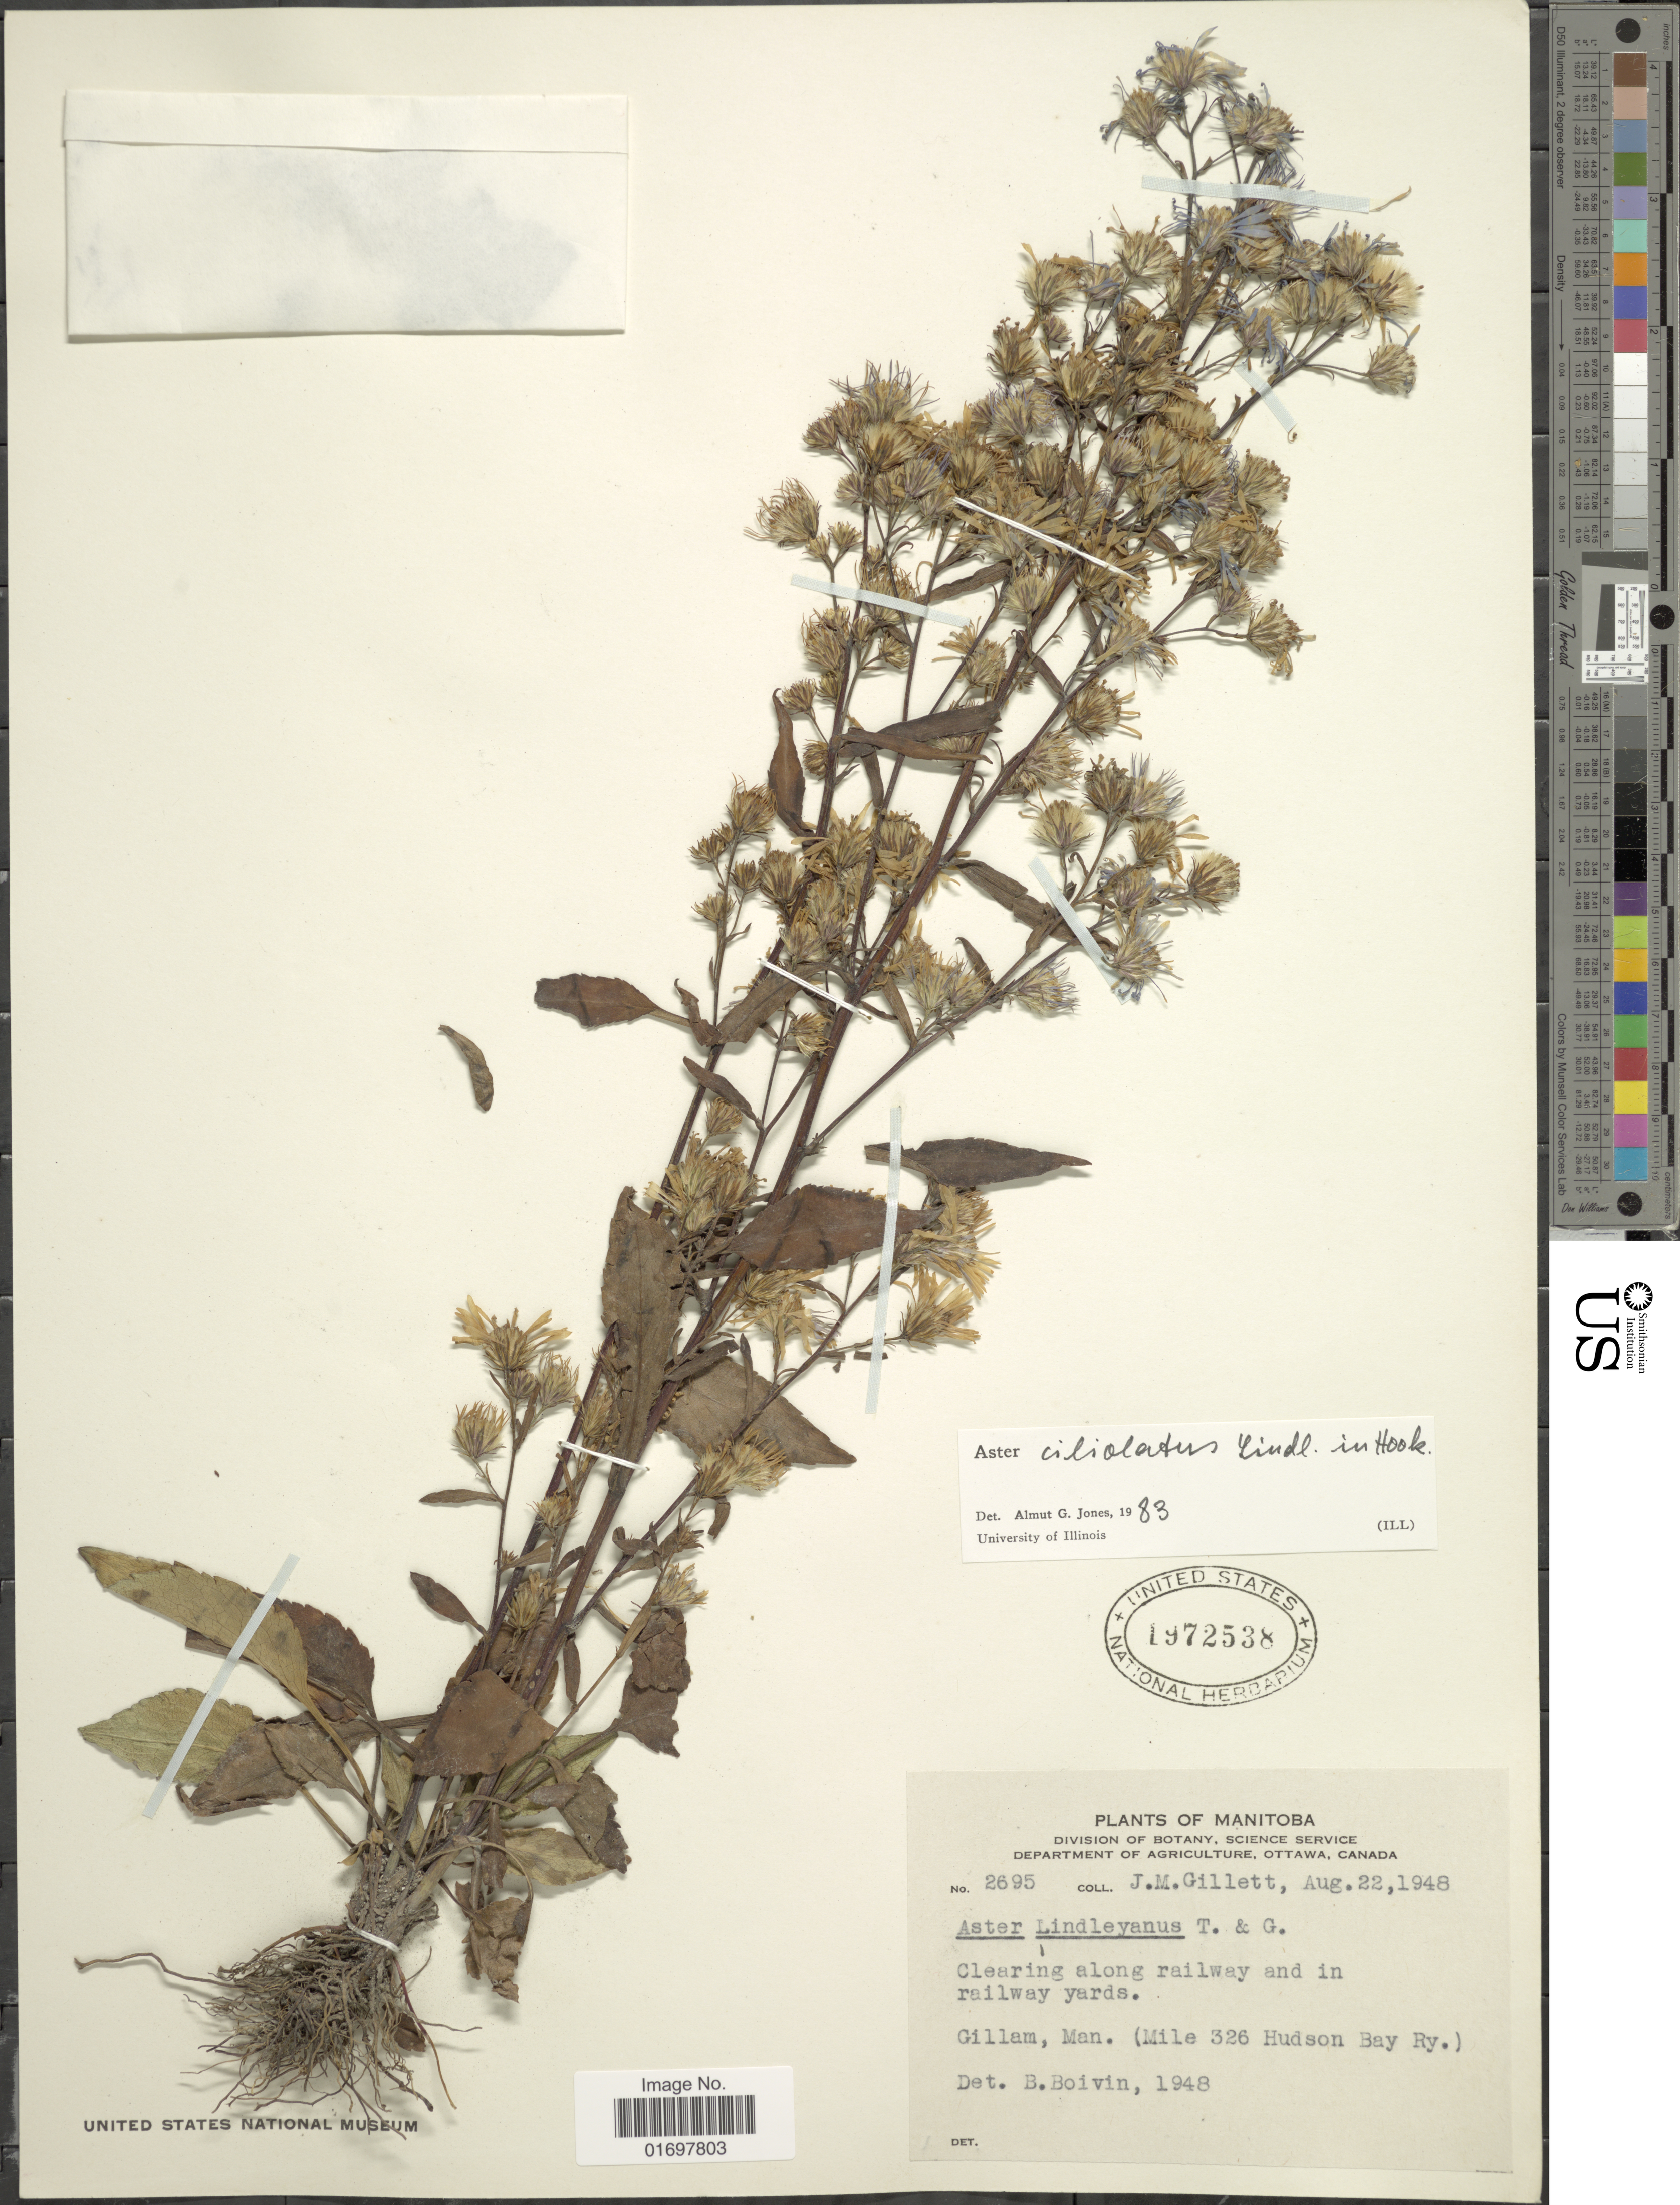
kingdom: Plantae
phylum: Tracheophyta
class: Magnoliopsida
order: Asterales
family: Asteraceae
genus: Symphyotrichum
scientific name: Symphyotrichum ciliolatum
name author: (Lindl.) Á. Löve & D. Löve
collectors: J. M. Gillett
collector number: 2695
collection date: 1948-08-22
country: Canada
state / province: Manitoba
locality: Manitoba. Gillam, Man.(Mile 326 Hudson Bay Ry.).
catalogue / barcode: US 1972538